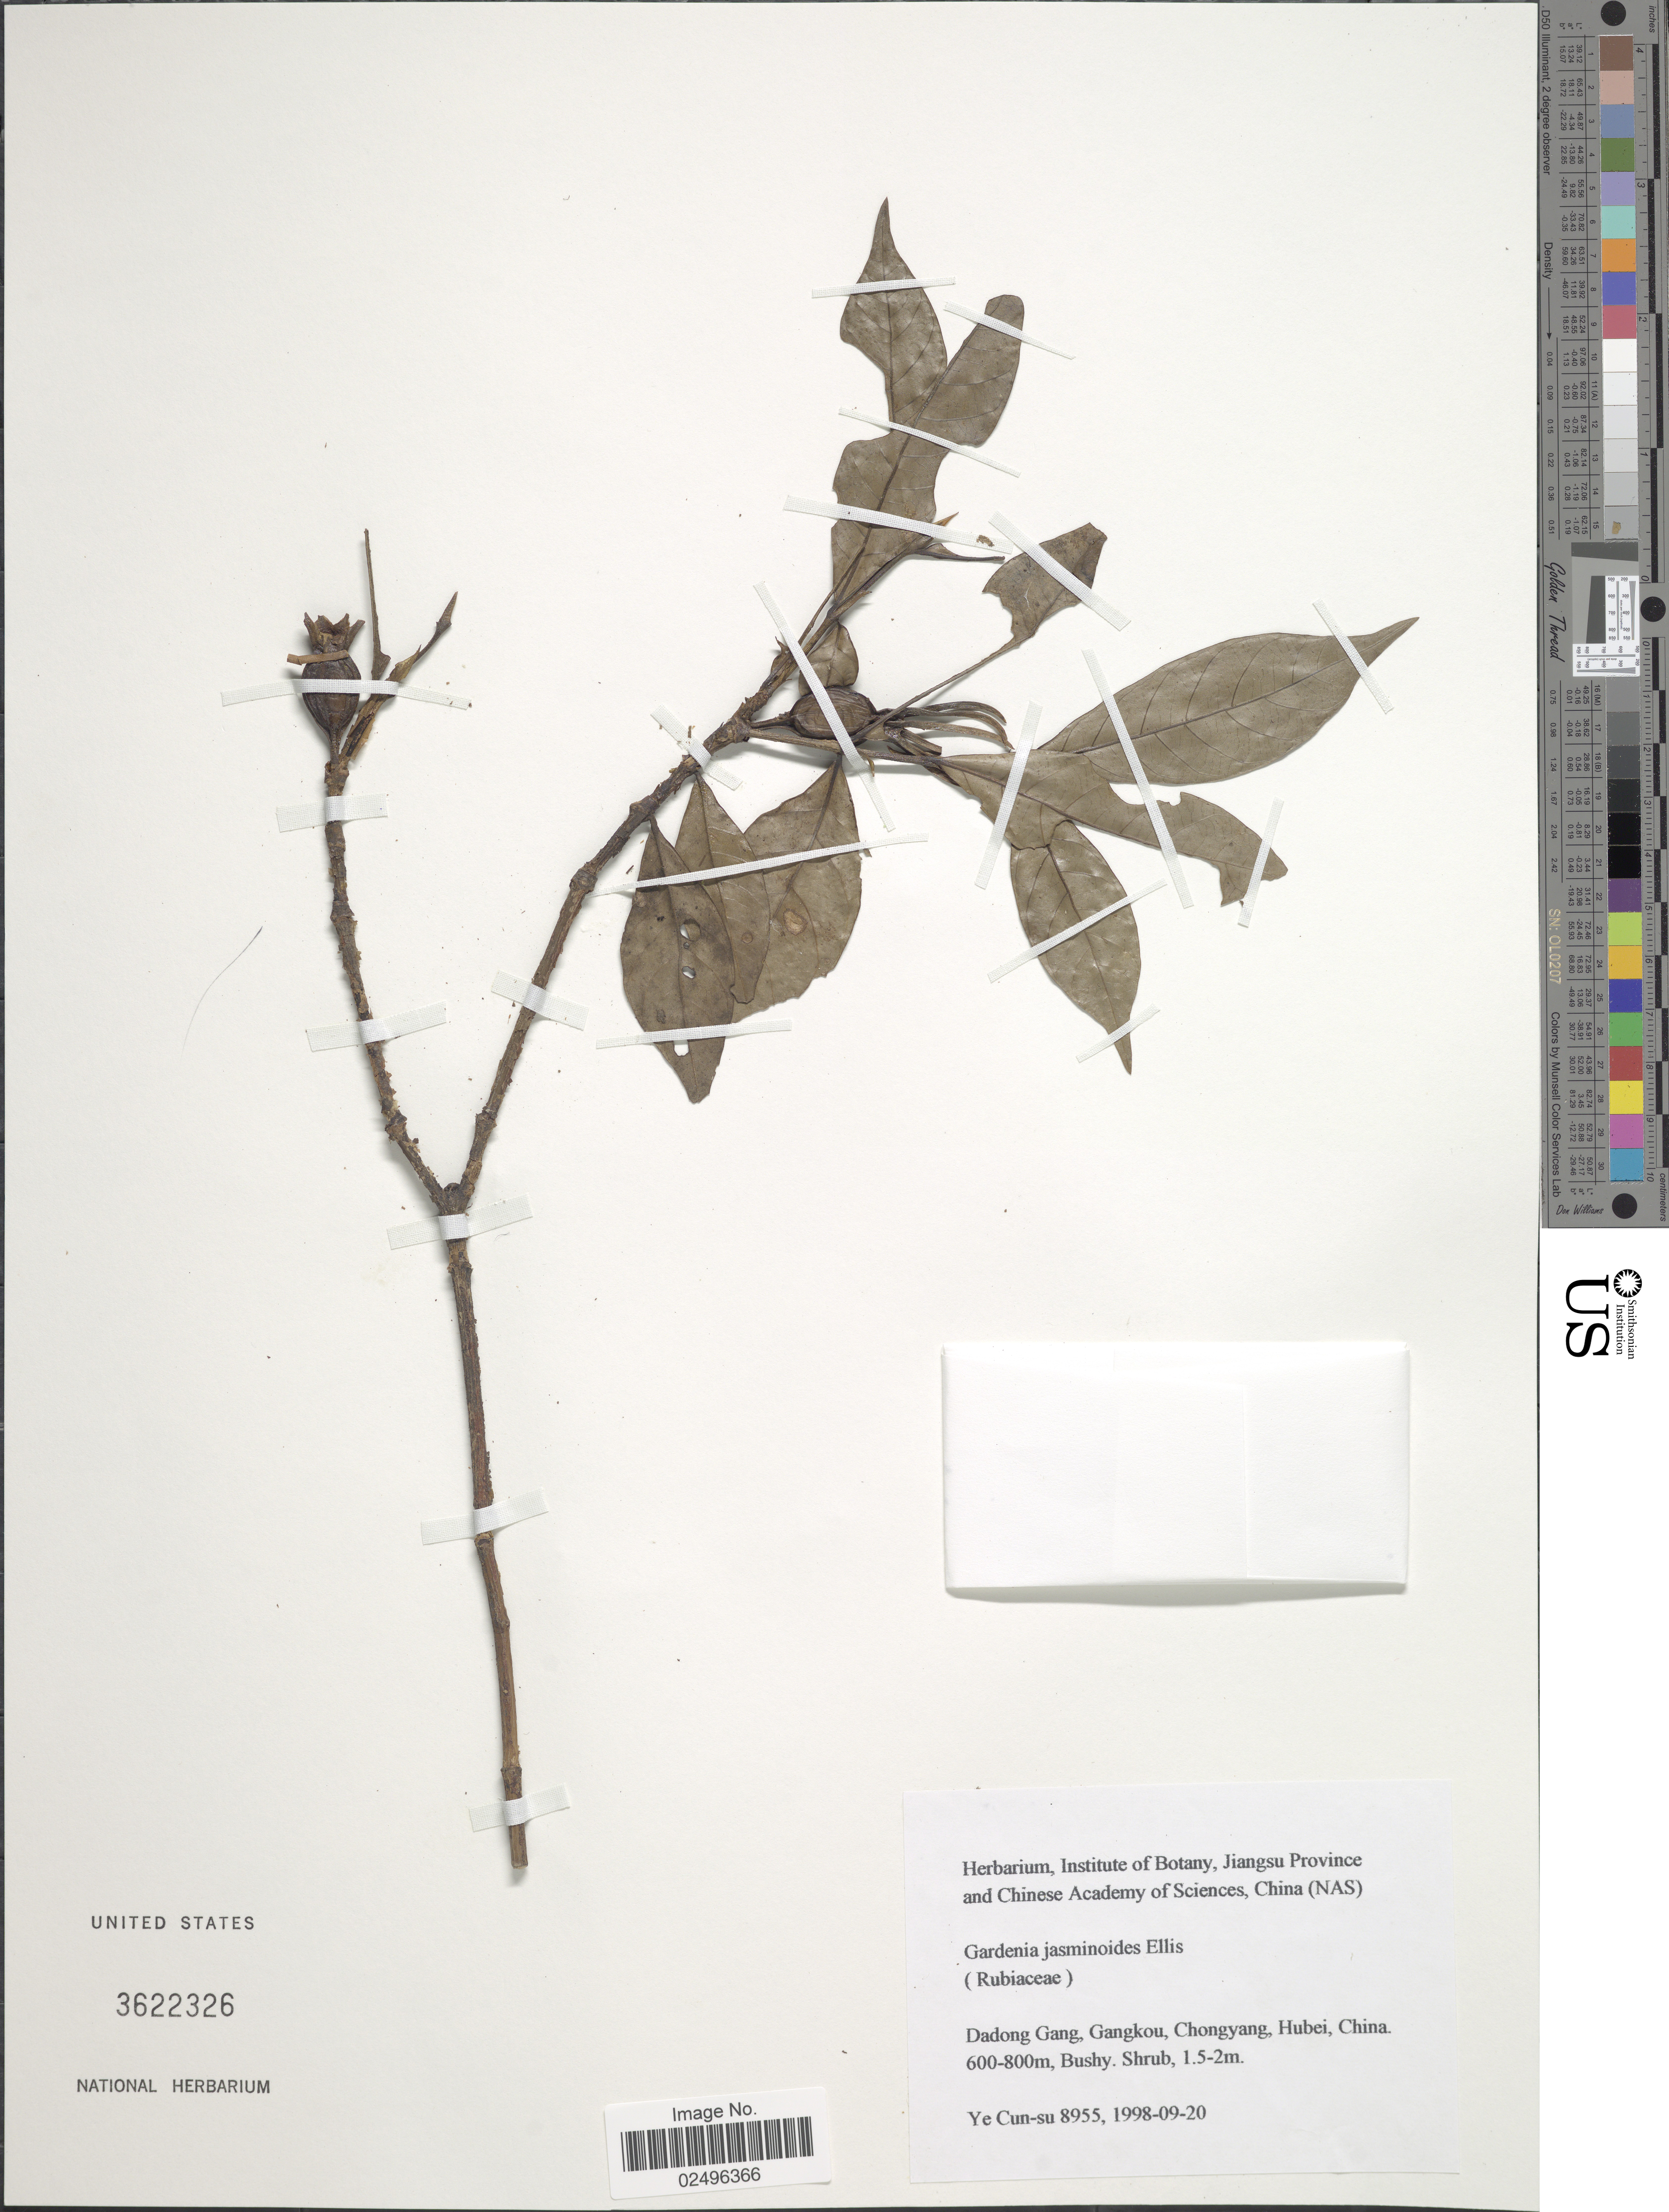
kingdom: Plantae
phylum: Tracheophyta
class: Magnoliopsida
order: Gentianales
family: Rubiaceae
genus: Gardenia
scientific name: Gardenia augusta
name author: (L.) Merr.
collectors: Ye Cun-su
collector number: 8955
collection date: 1998-09-20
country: China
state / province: Hubei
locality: Dadong Gang, Gangkou, Chongyang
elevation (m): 600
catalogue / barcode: US 3622326